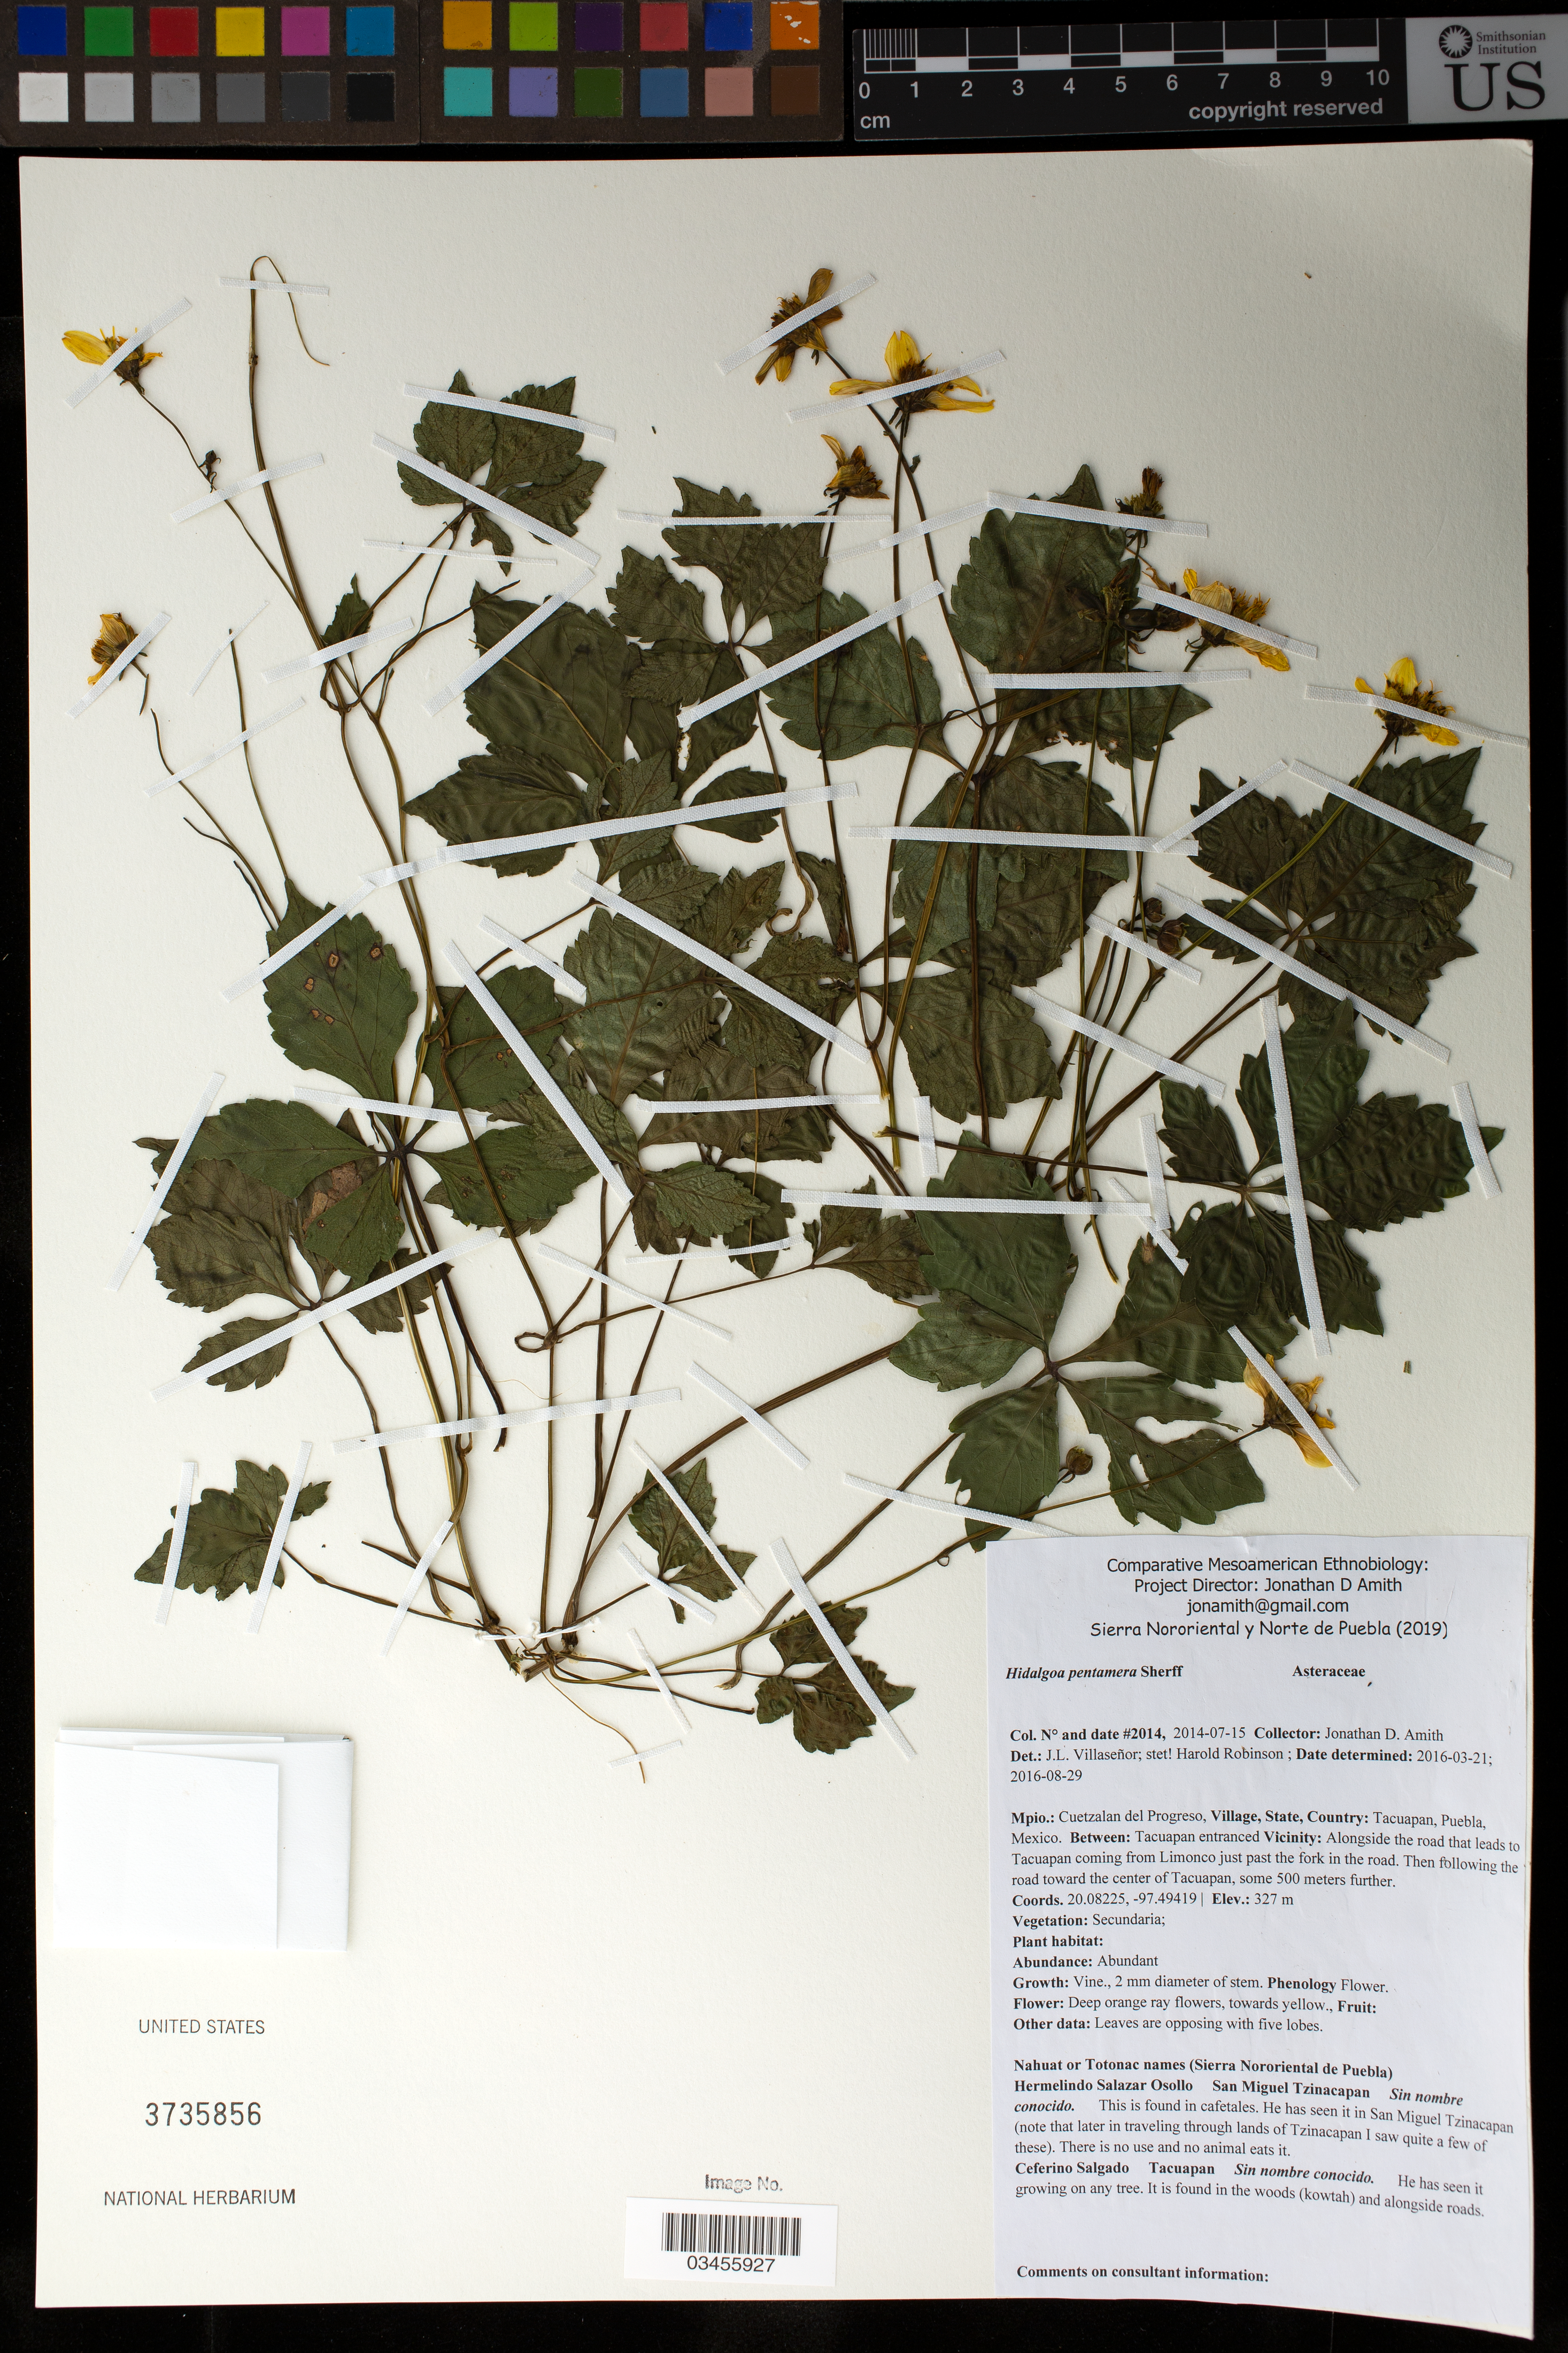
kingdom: Plantae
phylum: Tracheophyta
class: Magnoliopsida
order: Asterales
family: Asteraceae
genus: Hidalgoa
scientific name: Hidalgoa ternata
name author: La Llave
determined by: Robinson, Harold E., (US)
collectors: J. D. Amith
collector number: JDA_02014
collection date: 2014-07-15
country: México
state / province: Puebla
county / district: Cuetzalan del Progreso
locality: PUEBLO: Tacuapan; LOCALIDAD EXACTA: Alongside the road that leads to Tacuapa coming from Limonco just past the fork in the road. Then following the road toward the center of Tacuapan, some 500 meters further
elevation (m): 327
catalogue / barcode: US 3735856